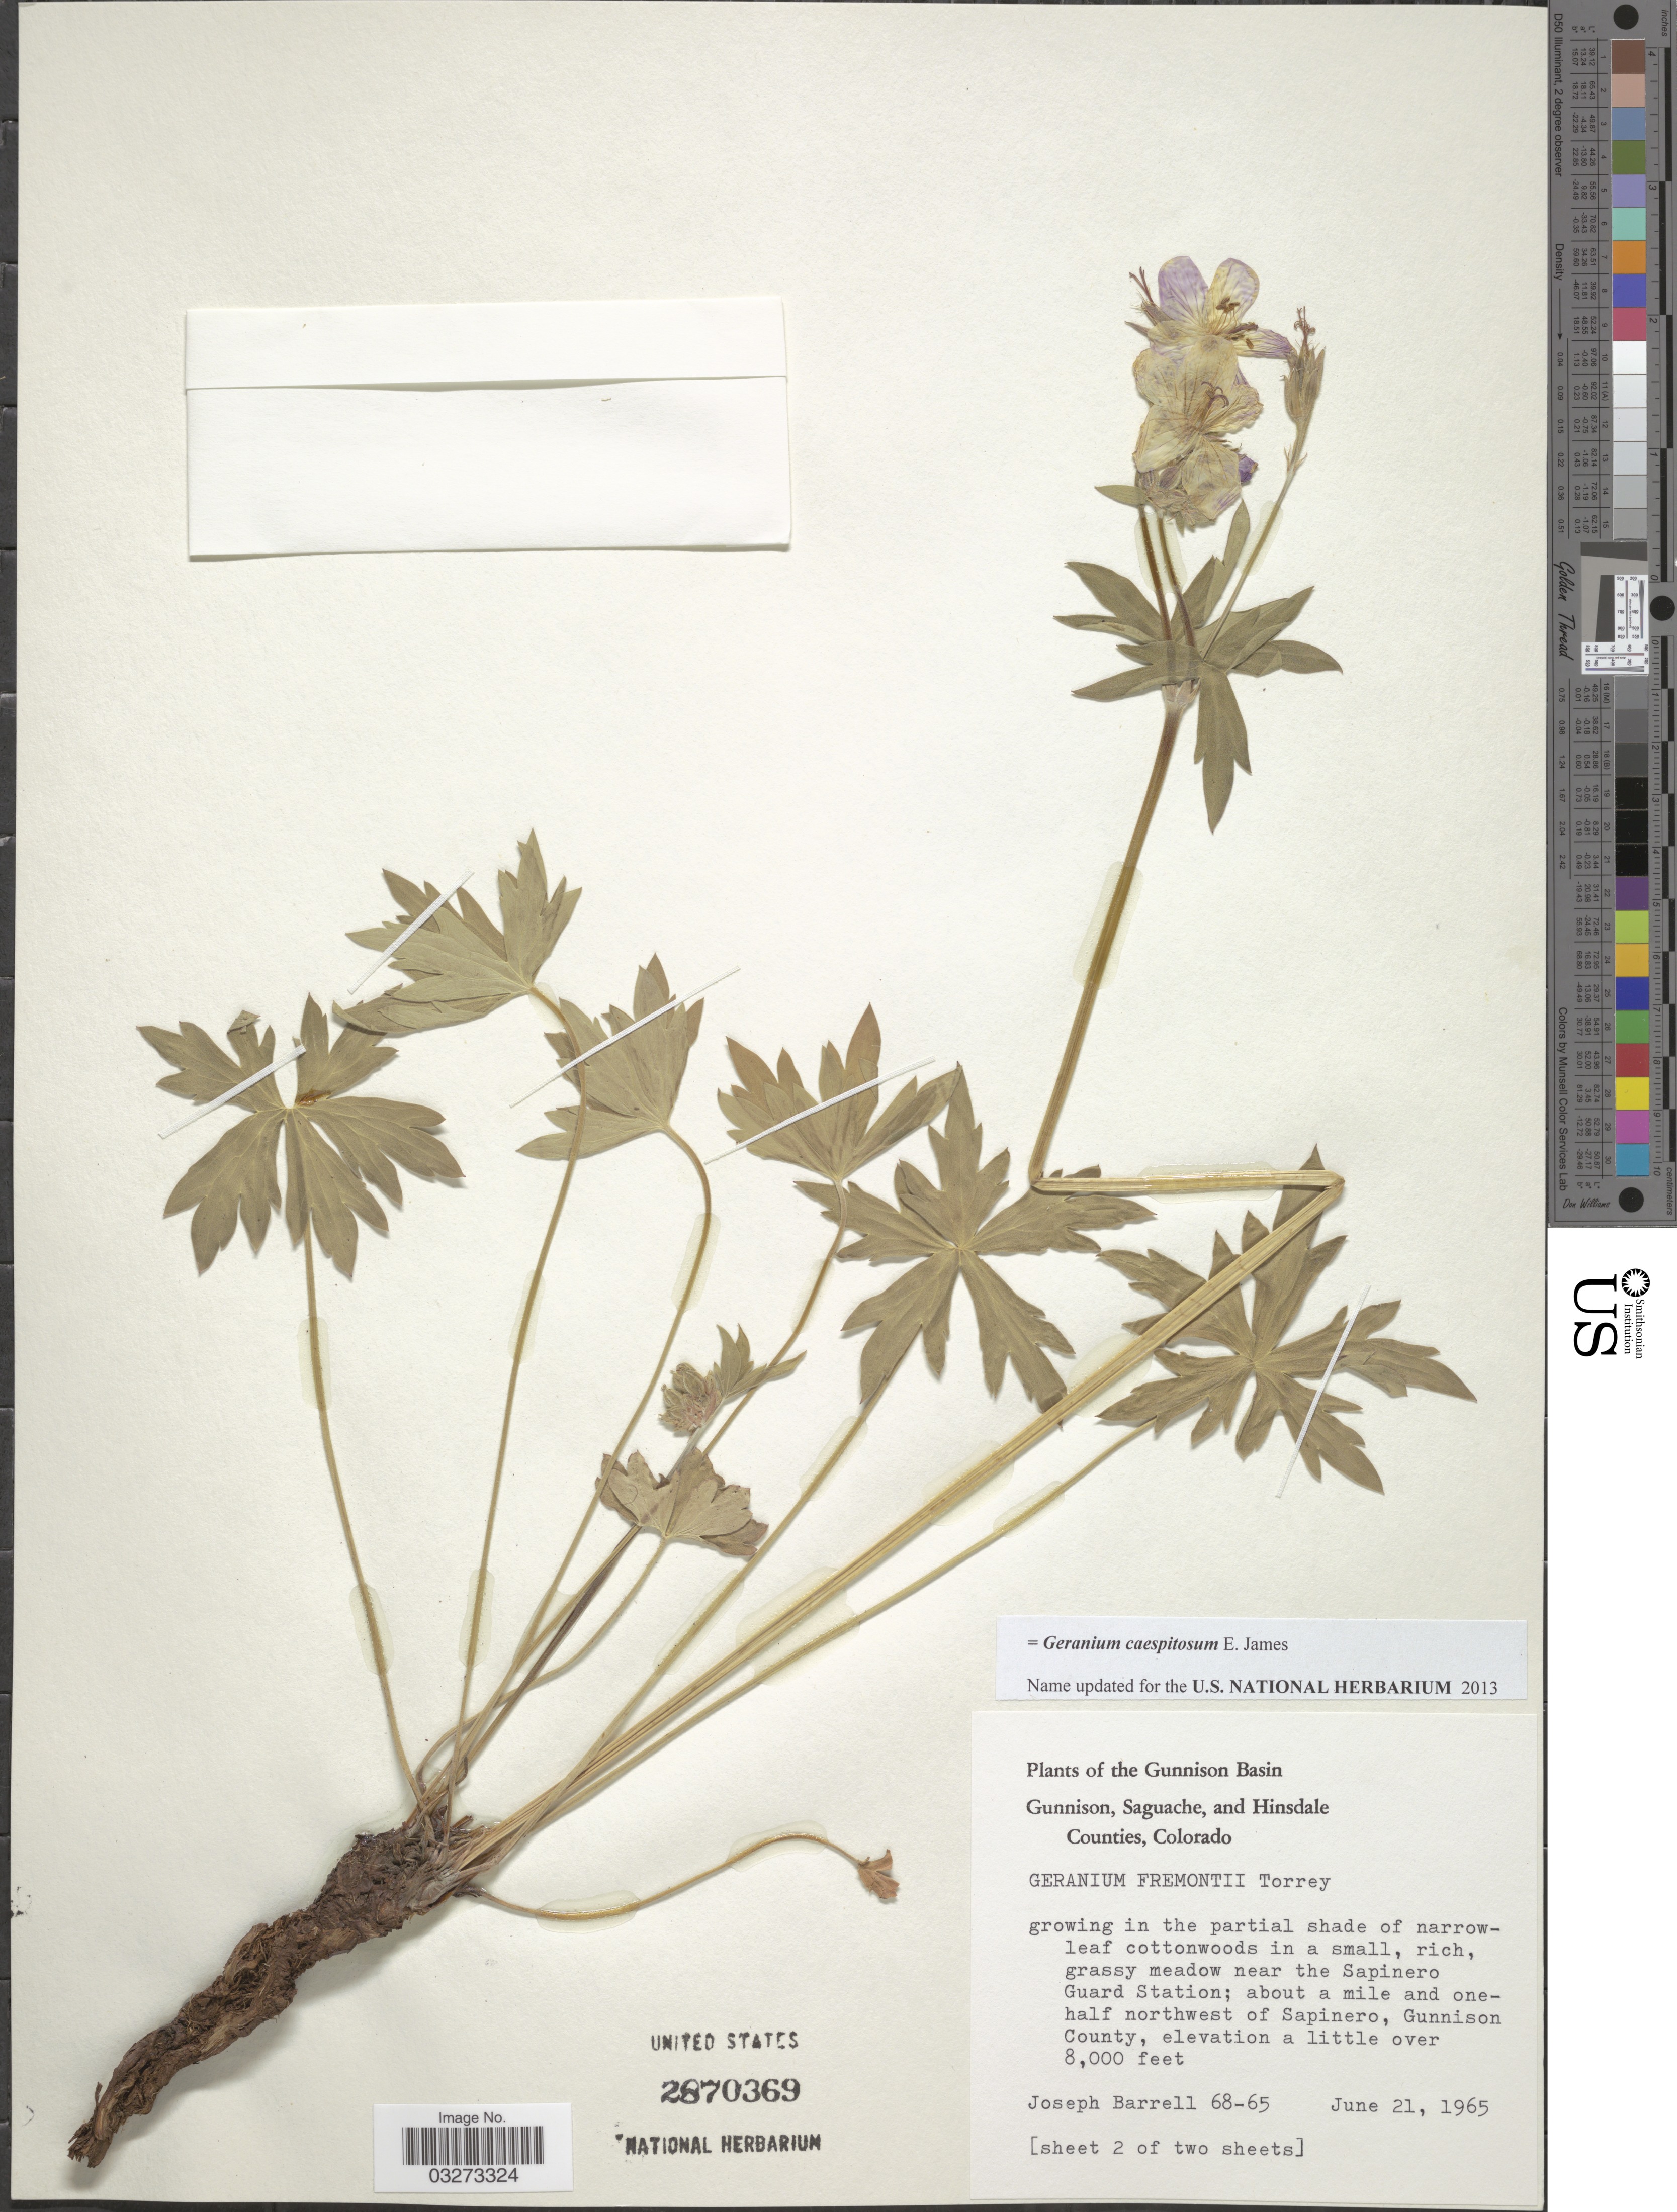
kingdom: Plantae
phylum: Tracheophyta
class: Magnoliopsida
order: Geraniales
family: Geraniaceae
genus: Geranium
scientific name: Geranium caespitosum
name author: E. James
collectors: J. Barrell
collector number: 68-65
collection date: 1965-06-21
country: United States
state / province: Colorado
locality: The Gunnison Basin. Grassy meadow near the Sapinero Guard Station; about a mile and one-half northwest of Sapinero, Gunnison County.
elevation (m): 2438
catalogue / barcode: US 2870369